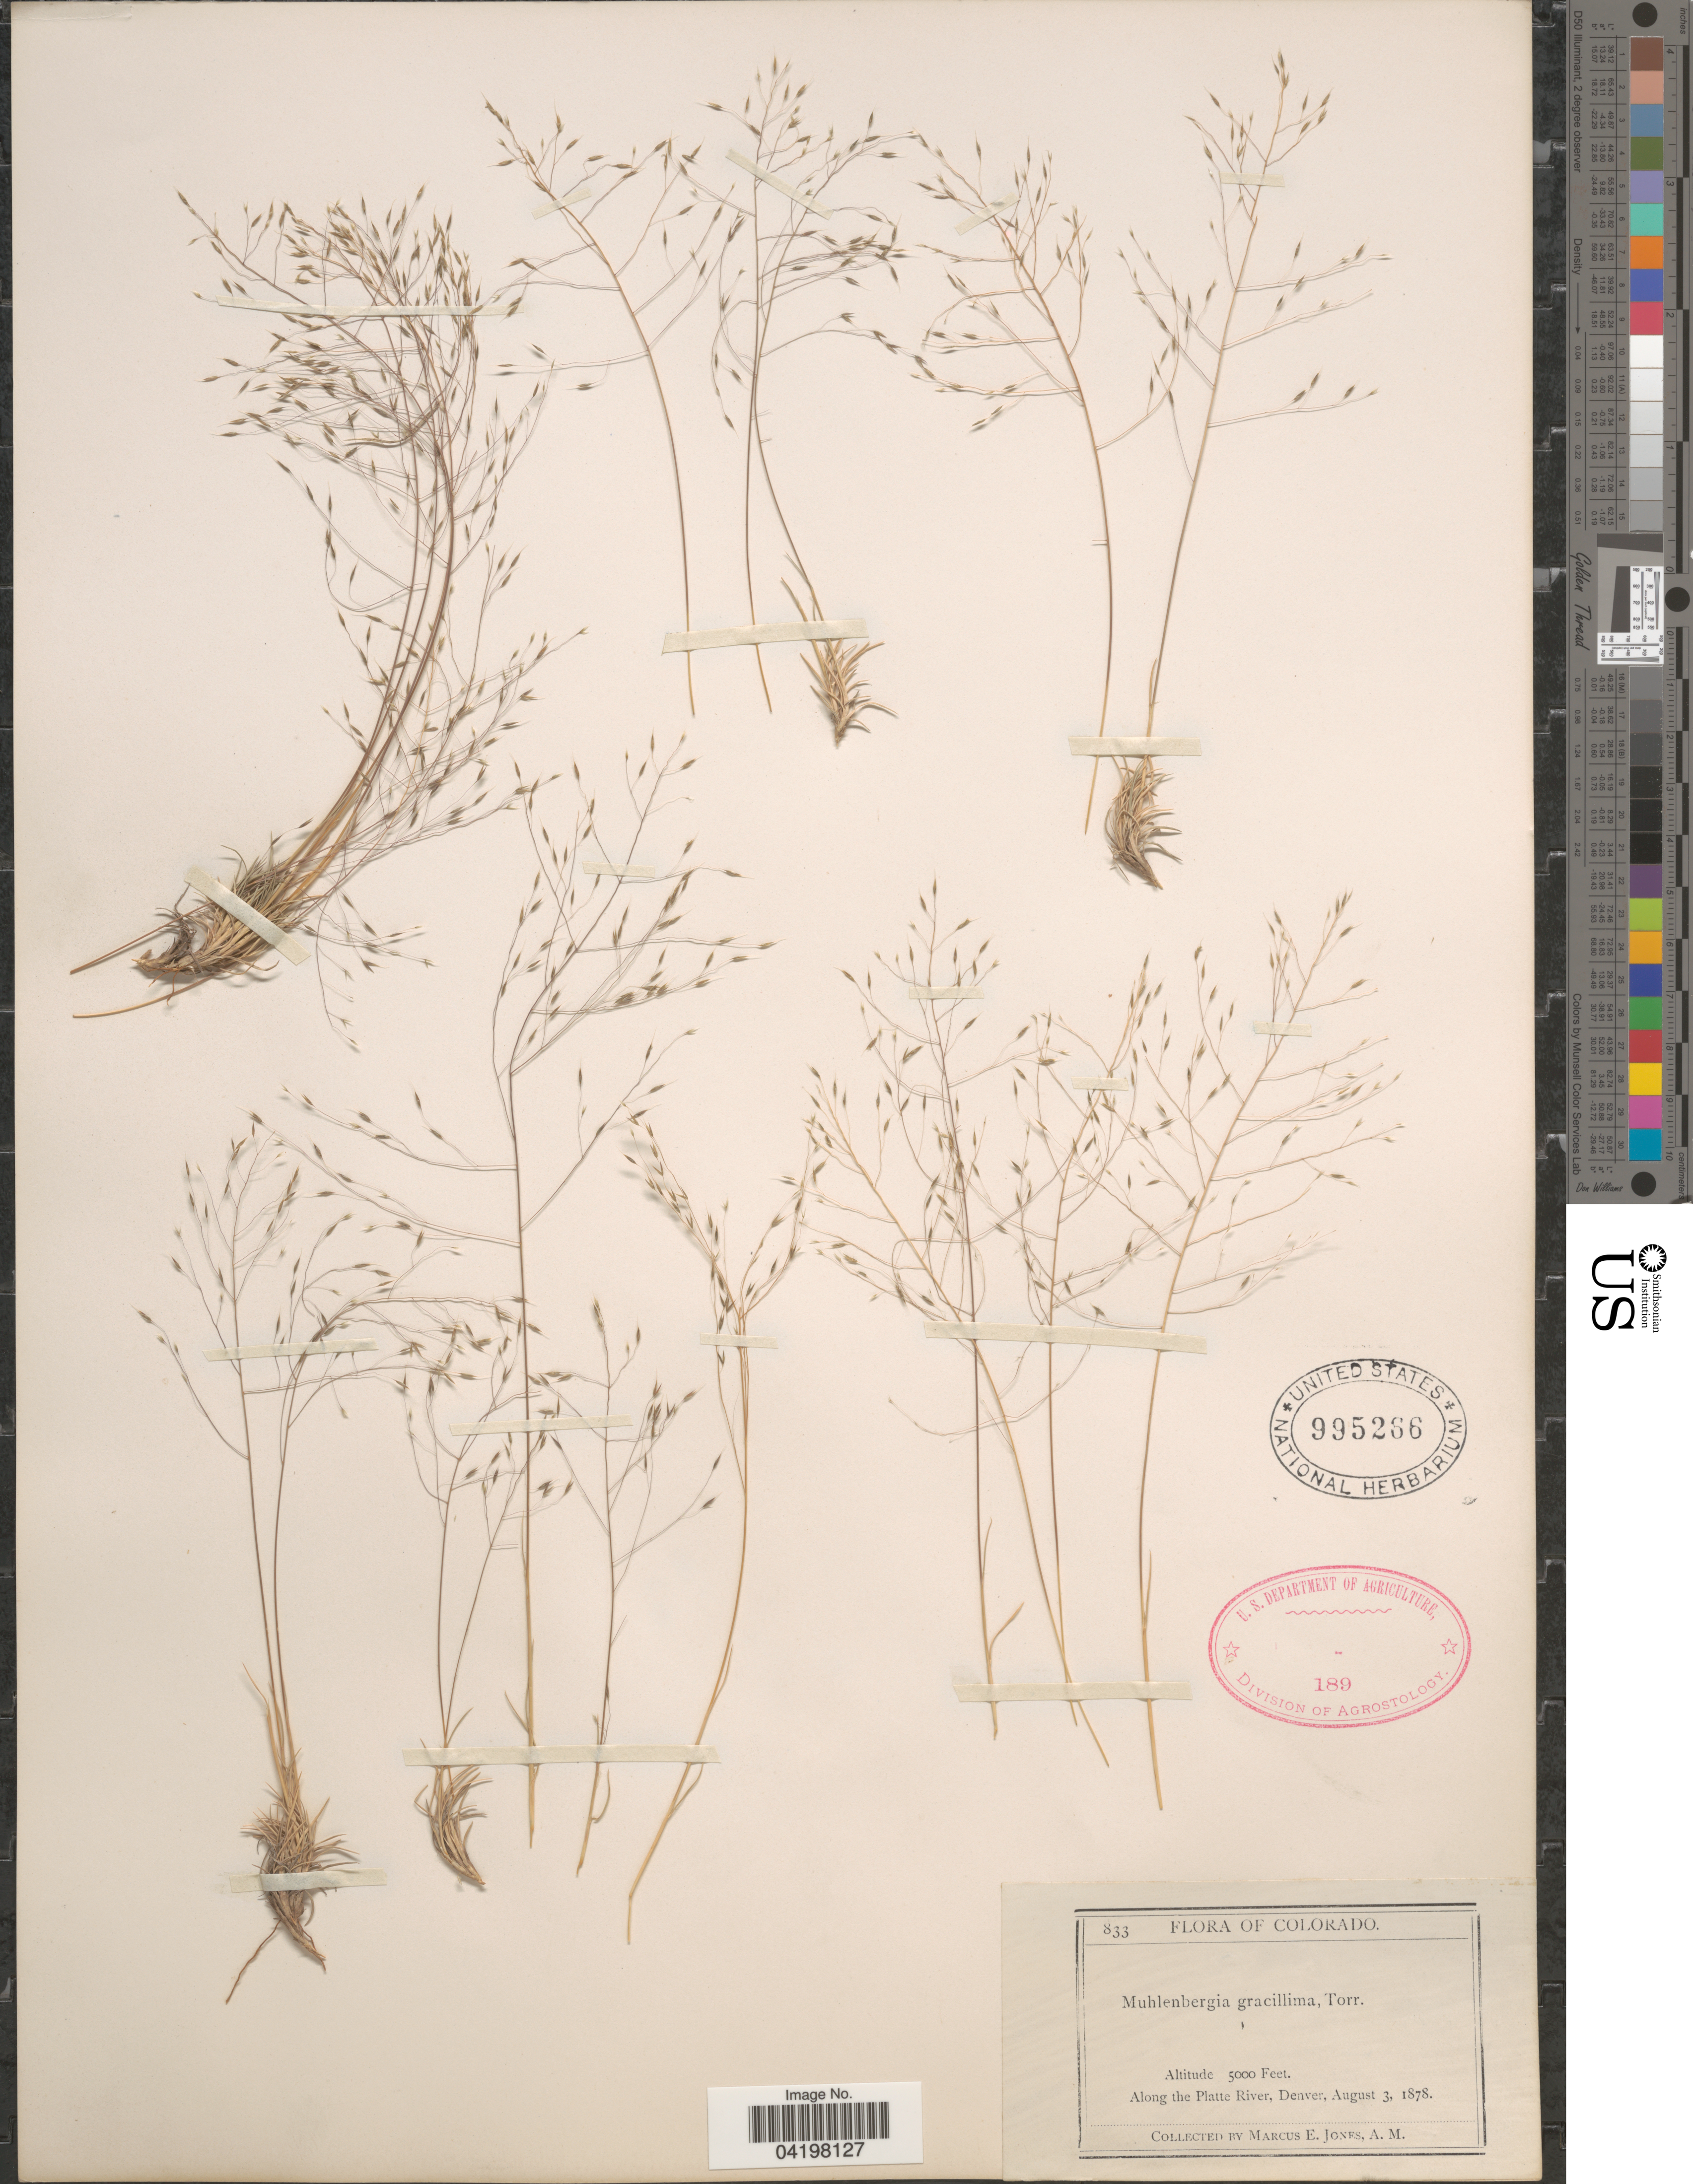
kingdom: Plantae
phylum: Tracheophyta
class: Liliopsida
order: Poales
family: Poaceae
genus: Muhlenbergia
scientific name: Muhlenbergia torreyi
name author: (Kunth) Hitchc. ex Bush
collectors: M. E. Jones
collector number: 833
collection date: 1878-08-03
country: United States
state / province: Colorado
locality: Along the Platte River, Denver.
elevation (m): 1524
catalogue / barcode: US 995266